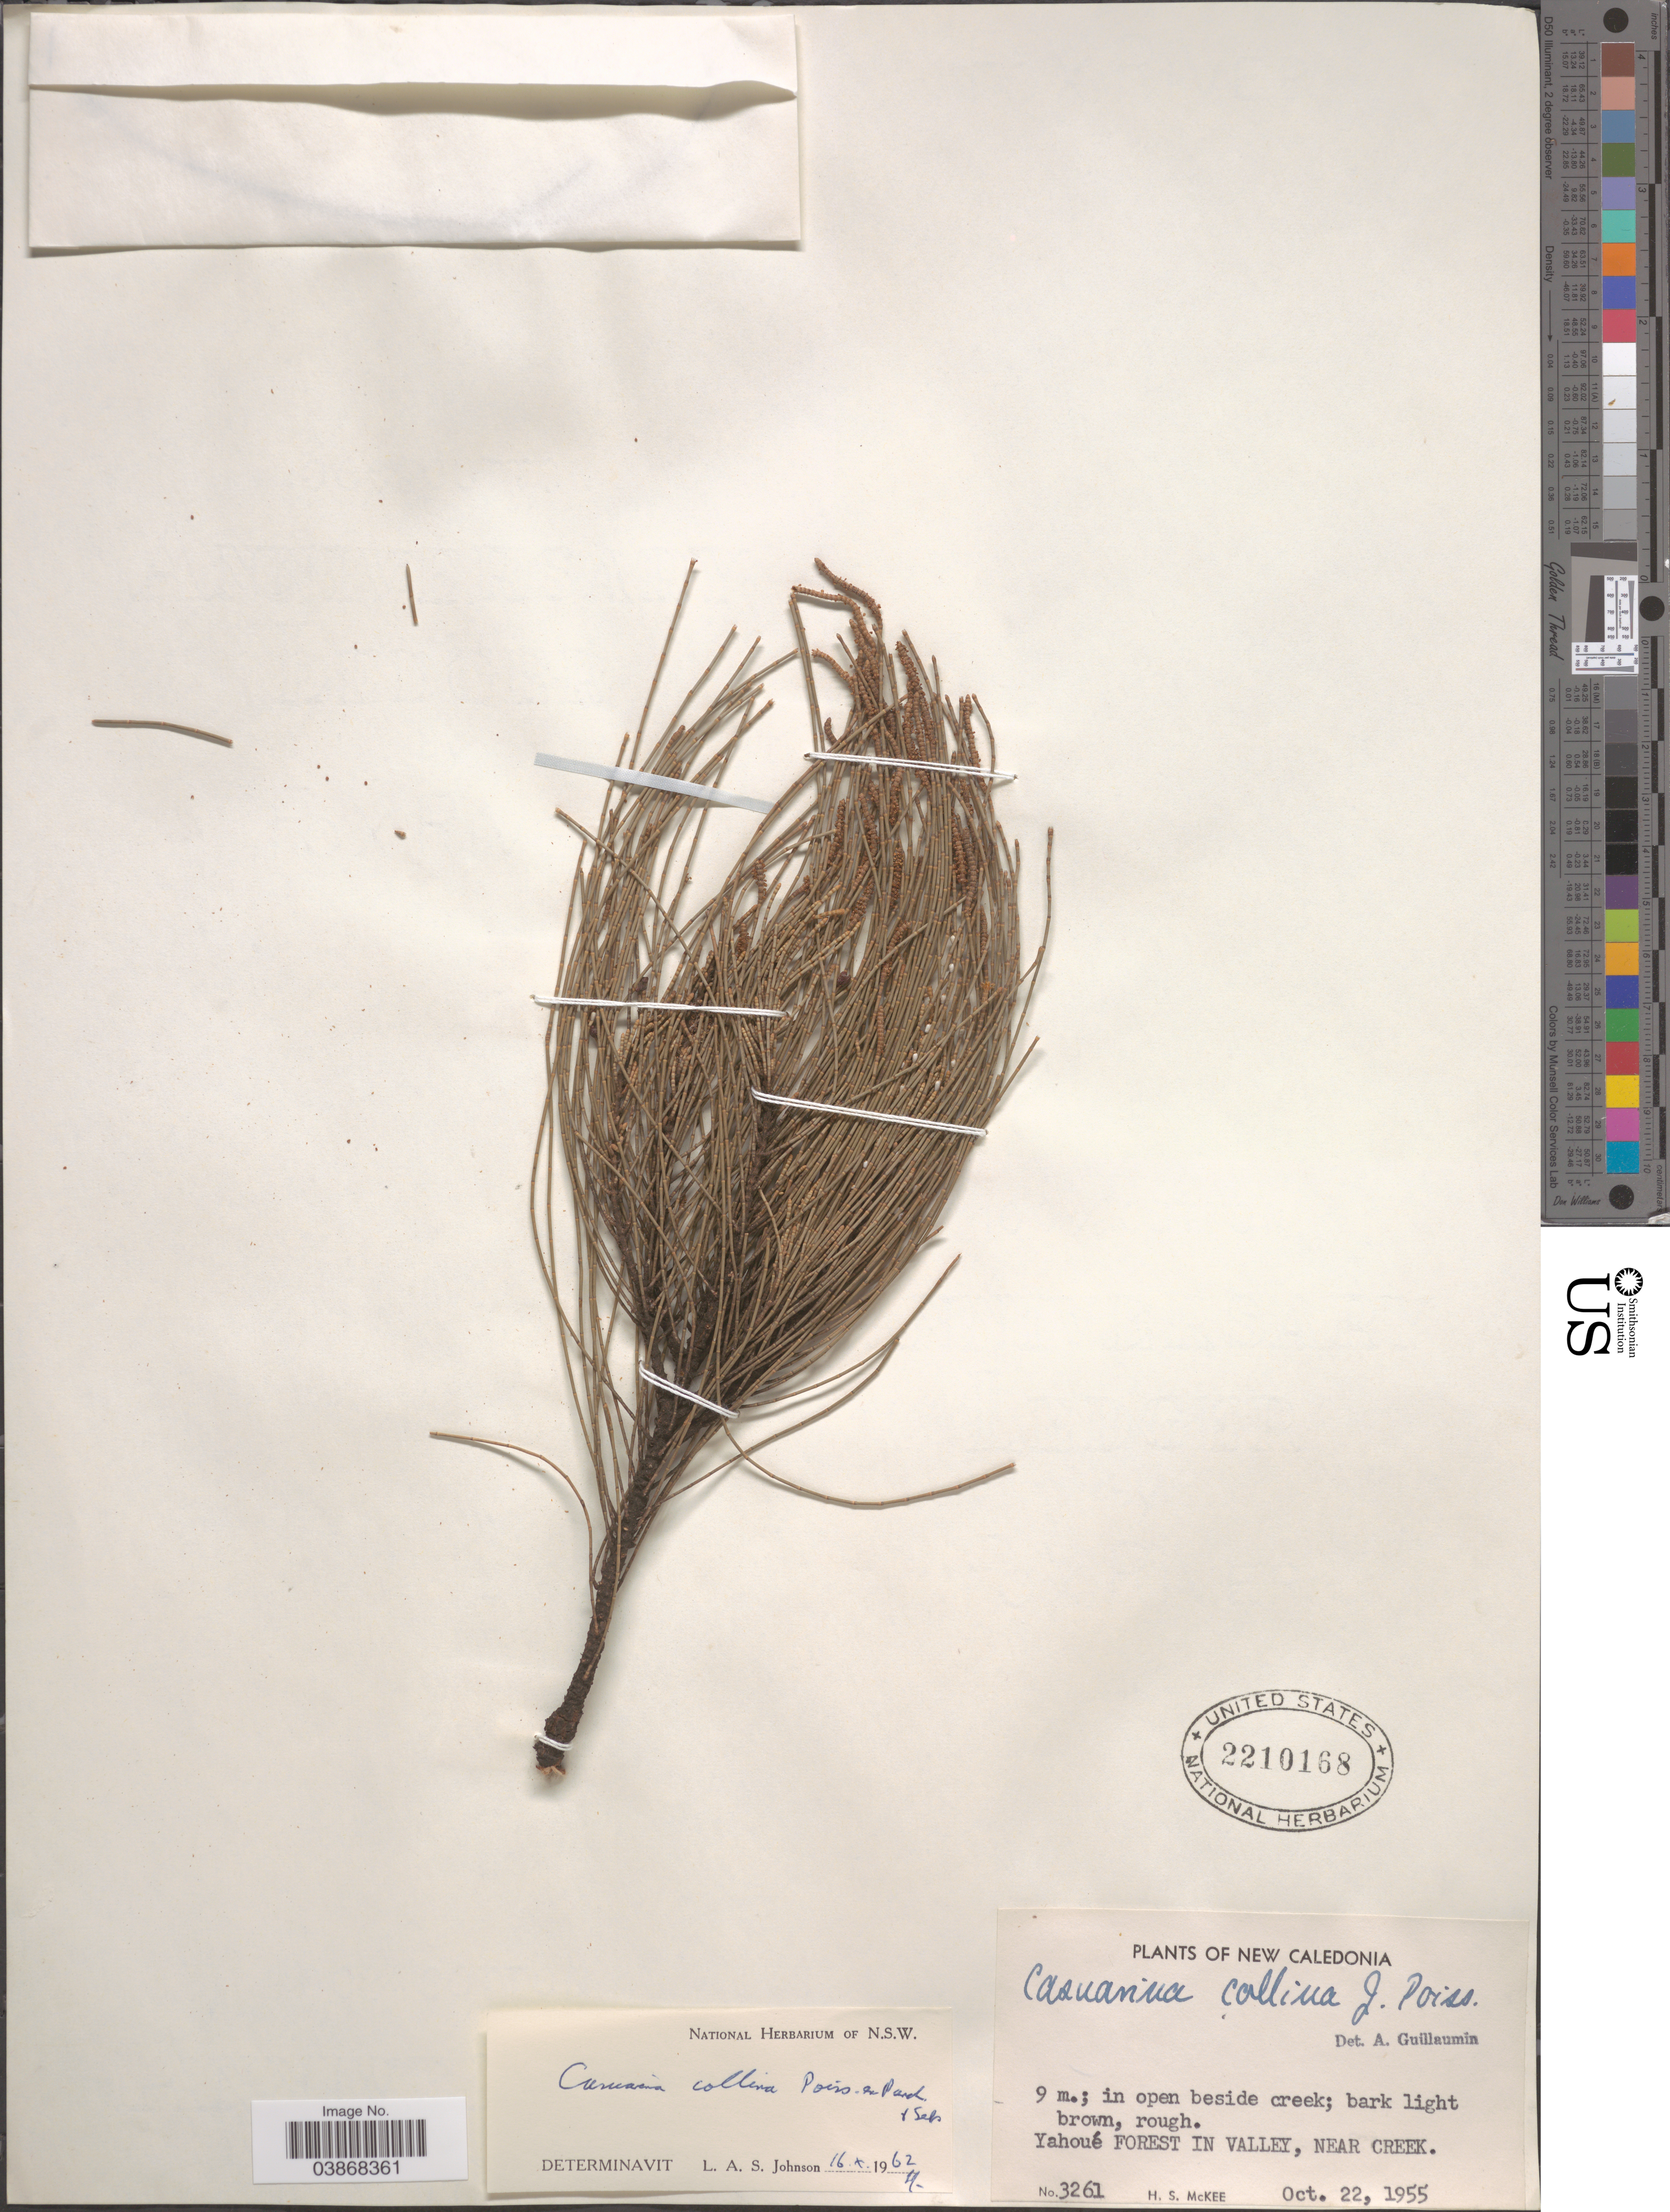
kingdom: Plantae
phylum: Tracheophyta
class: Magnoliopsida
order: Fagales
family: Casuarinaceae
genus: Casuarina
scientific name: Casuarina collina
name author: J. Poiss. ex Pancher & Sebert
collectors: H. S. McKee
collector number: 3261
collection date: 1955-10-22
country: New Caledonia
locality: Yahoué Forest in valley, near creek.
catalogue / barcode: US 2210168